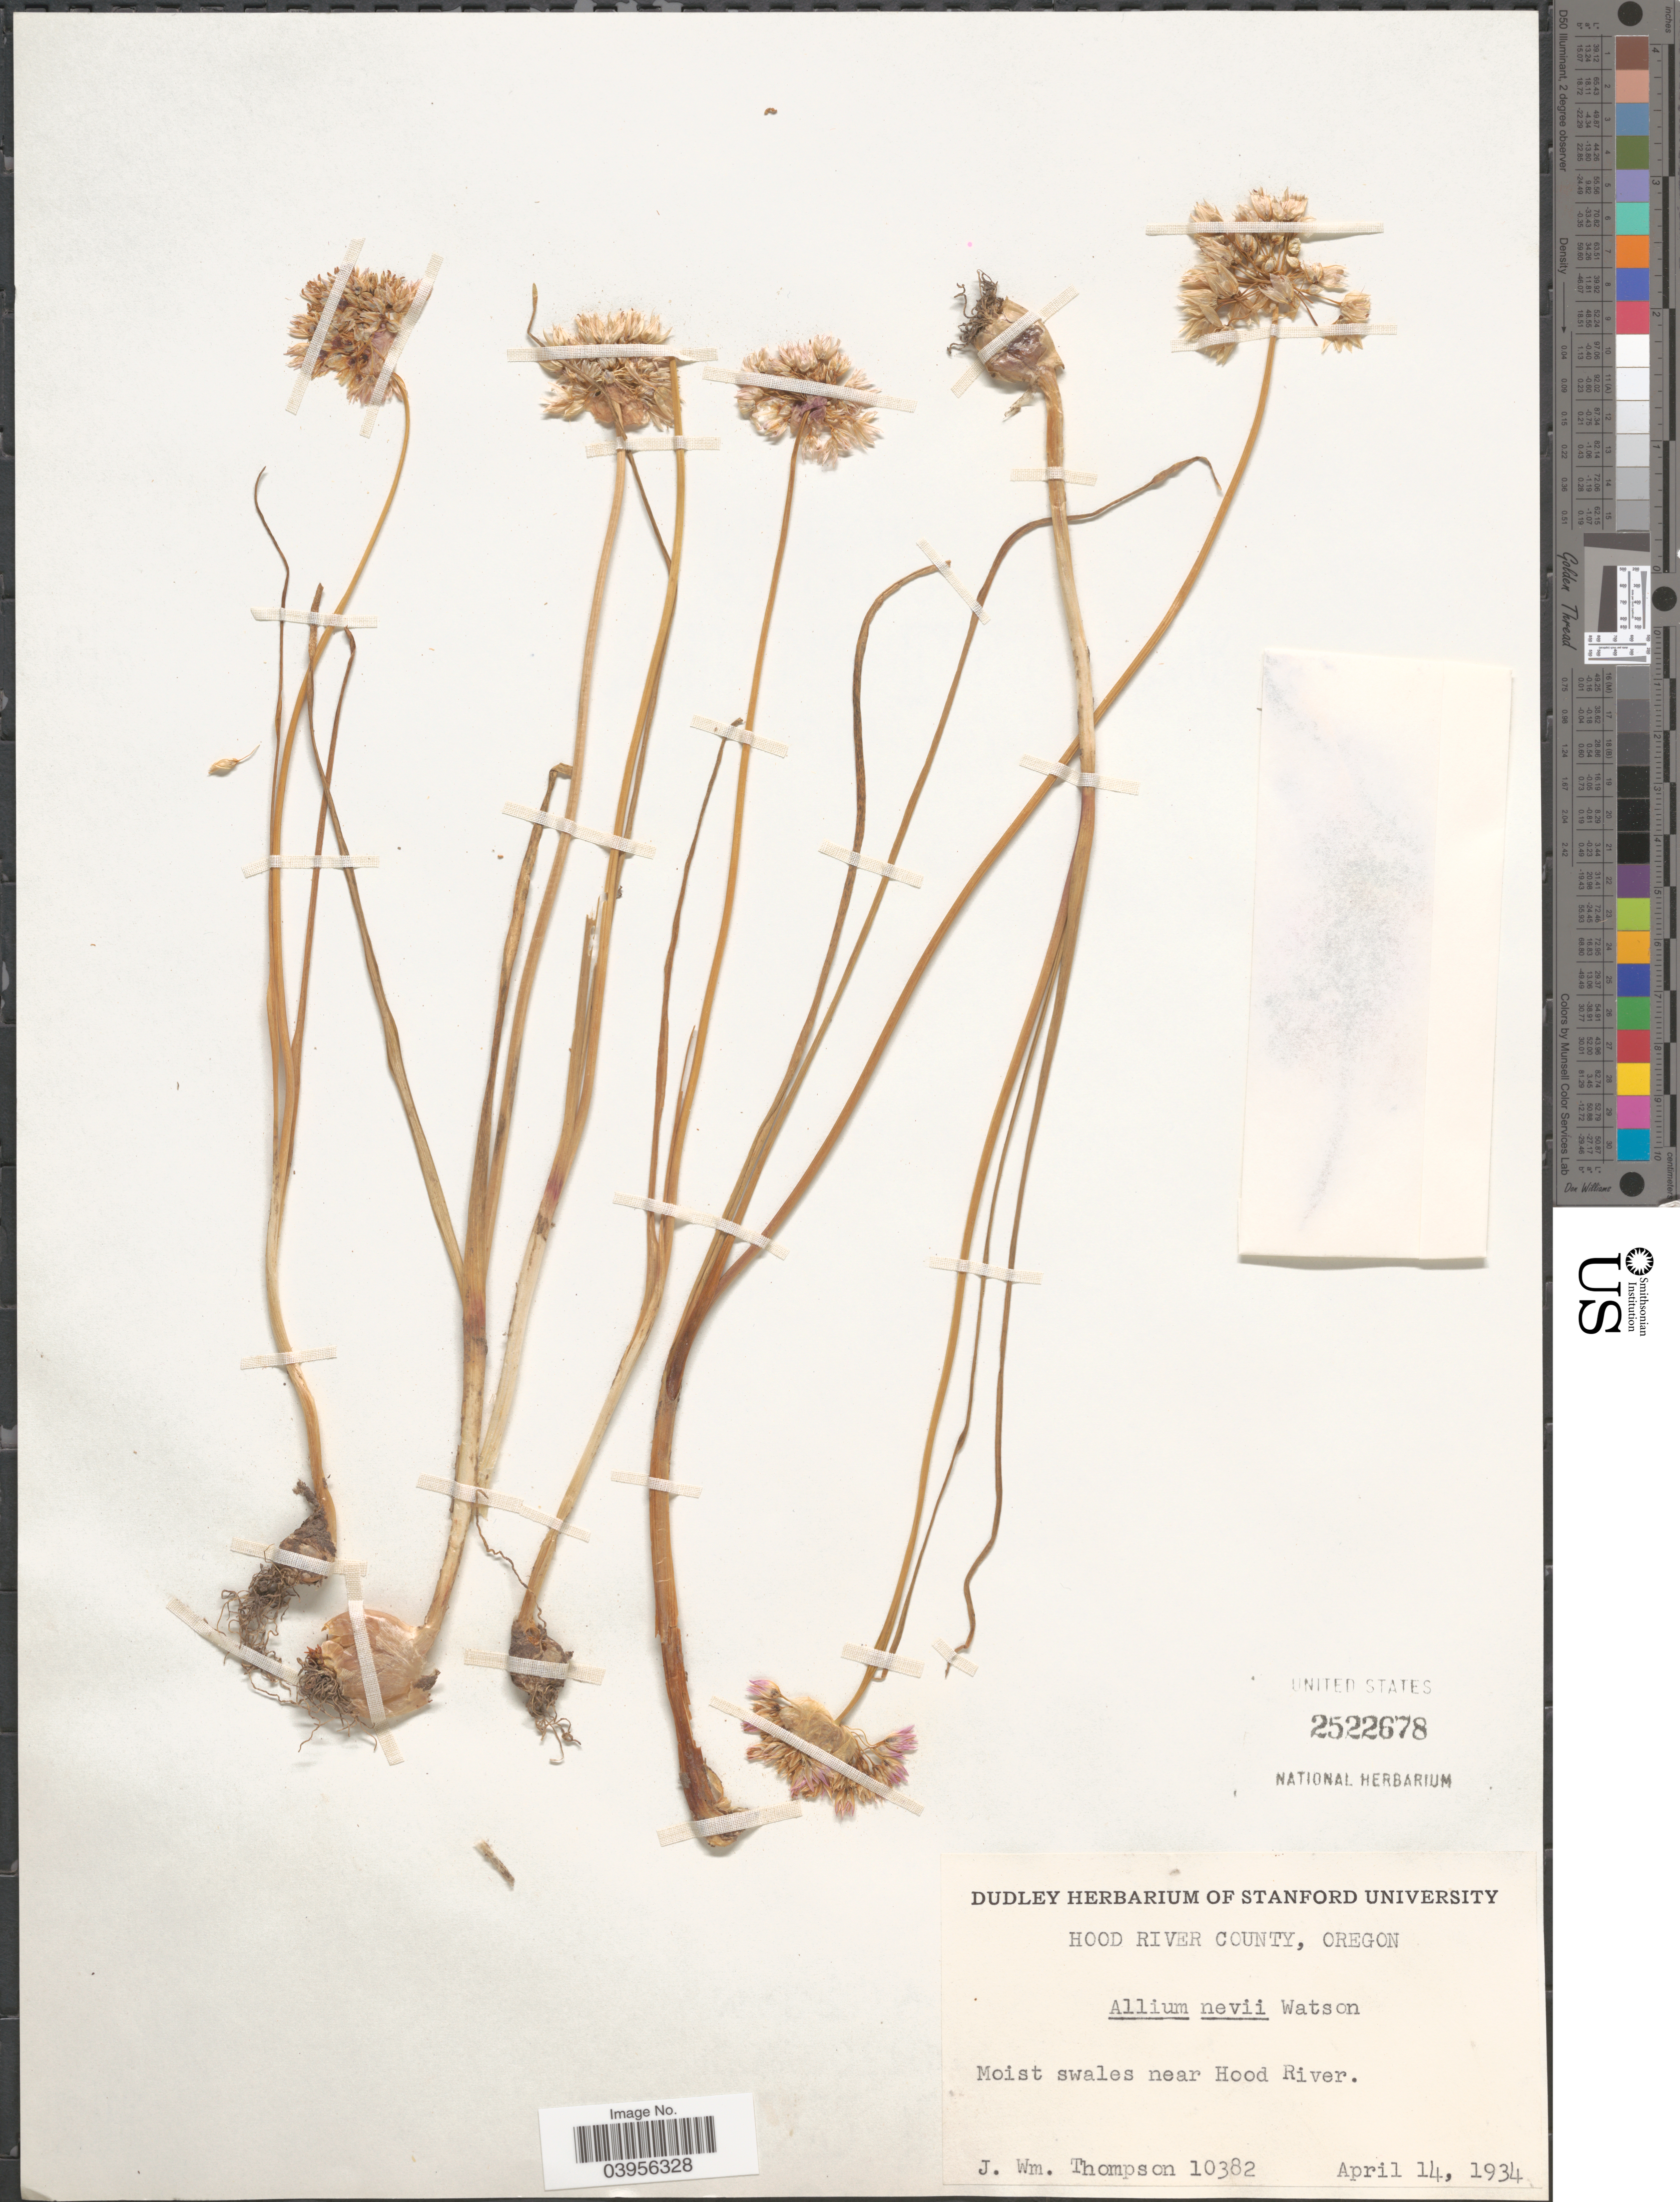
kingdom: Plantae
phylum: Tracheophyta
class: Liliopsida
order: Asparagales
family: Amaryllidaceae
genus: Allium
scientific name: Allium nevii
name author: S. Watson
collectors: J. W. Thompson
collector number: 10382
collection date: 1934-04-14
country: United States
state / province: Oregon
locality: Hood River County. Near Hood River.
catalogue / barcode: US 2522678